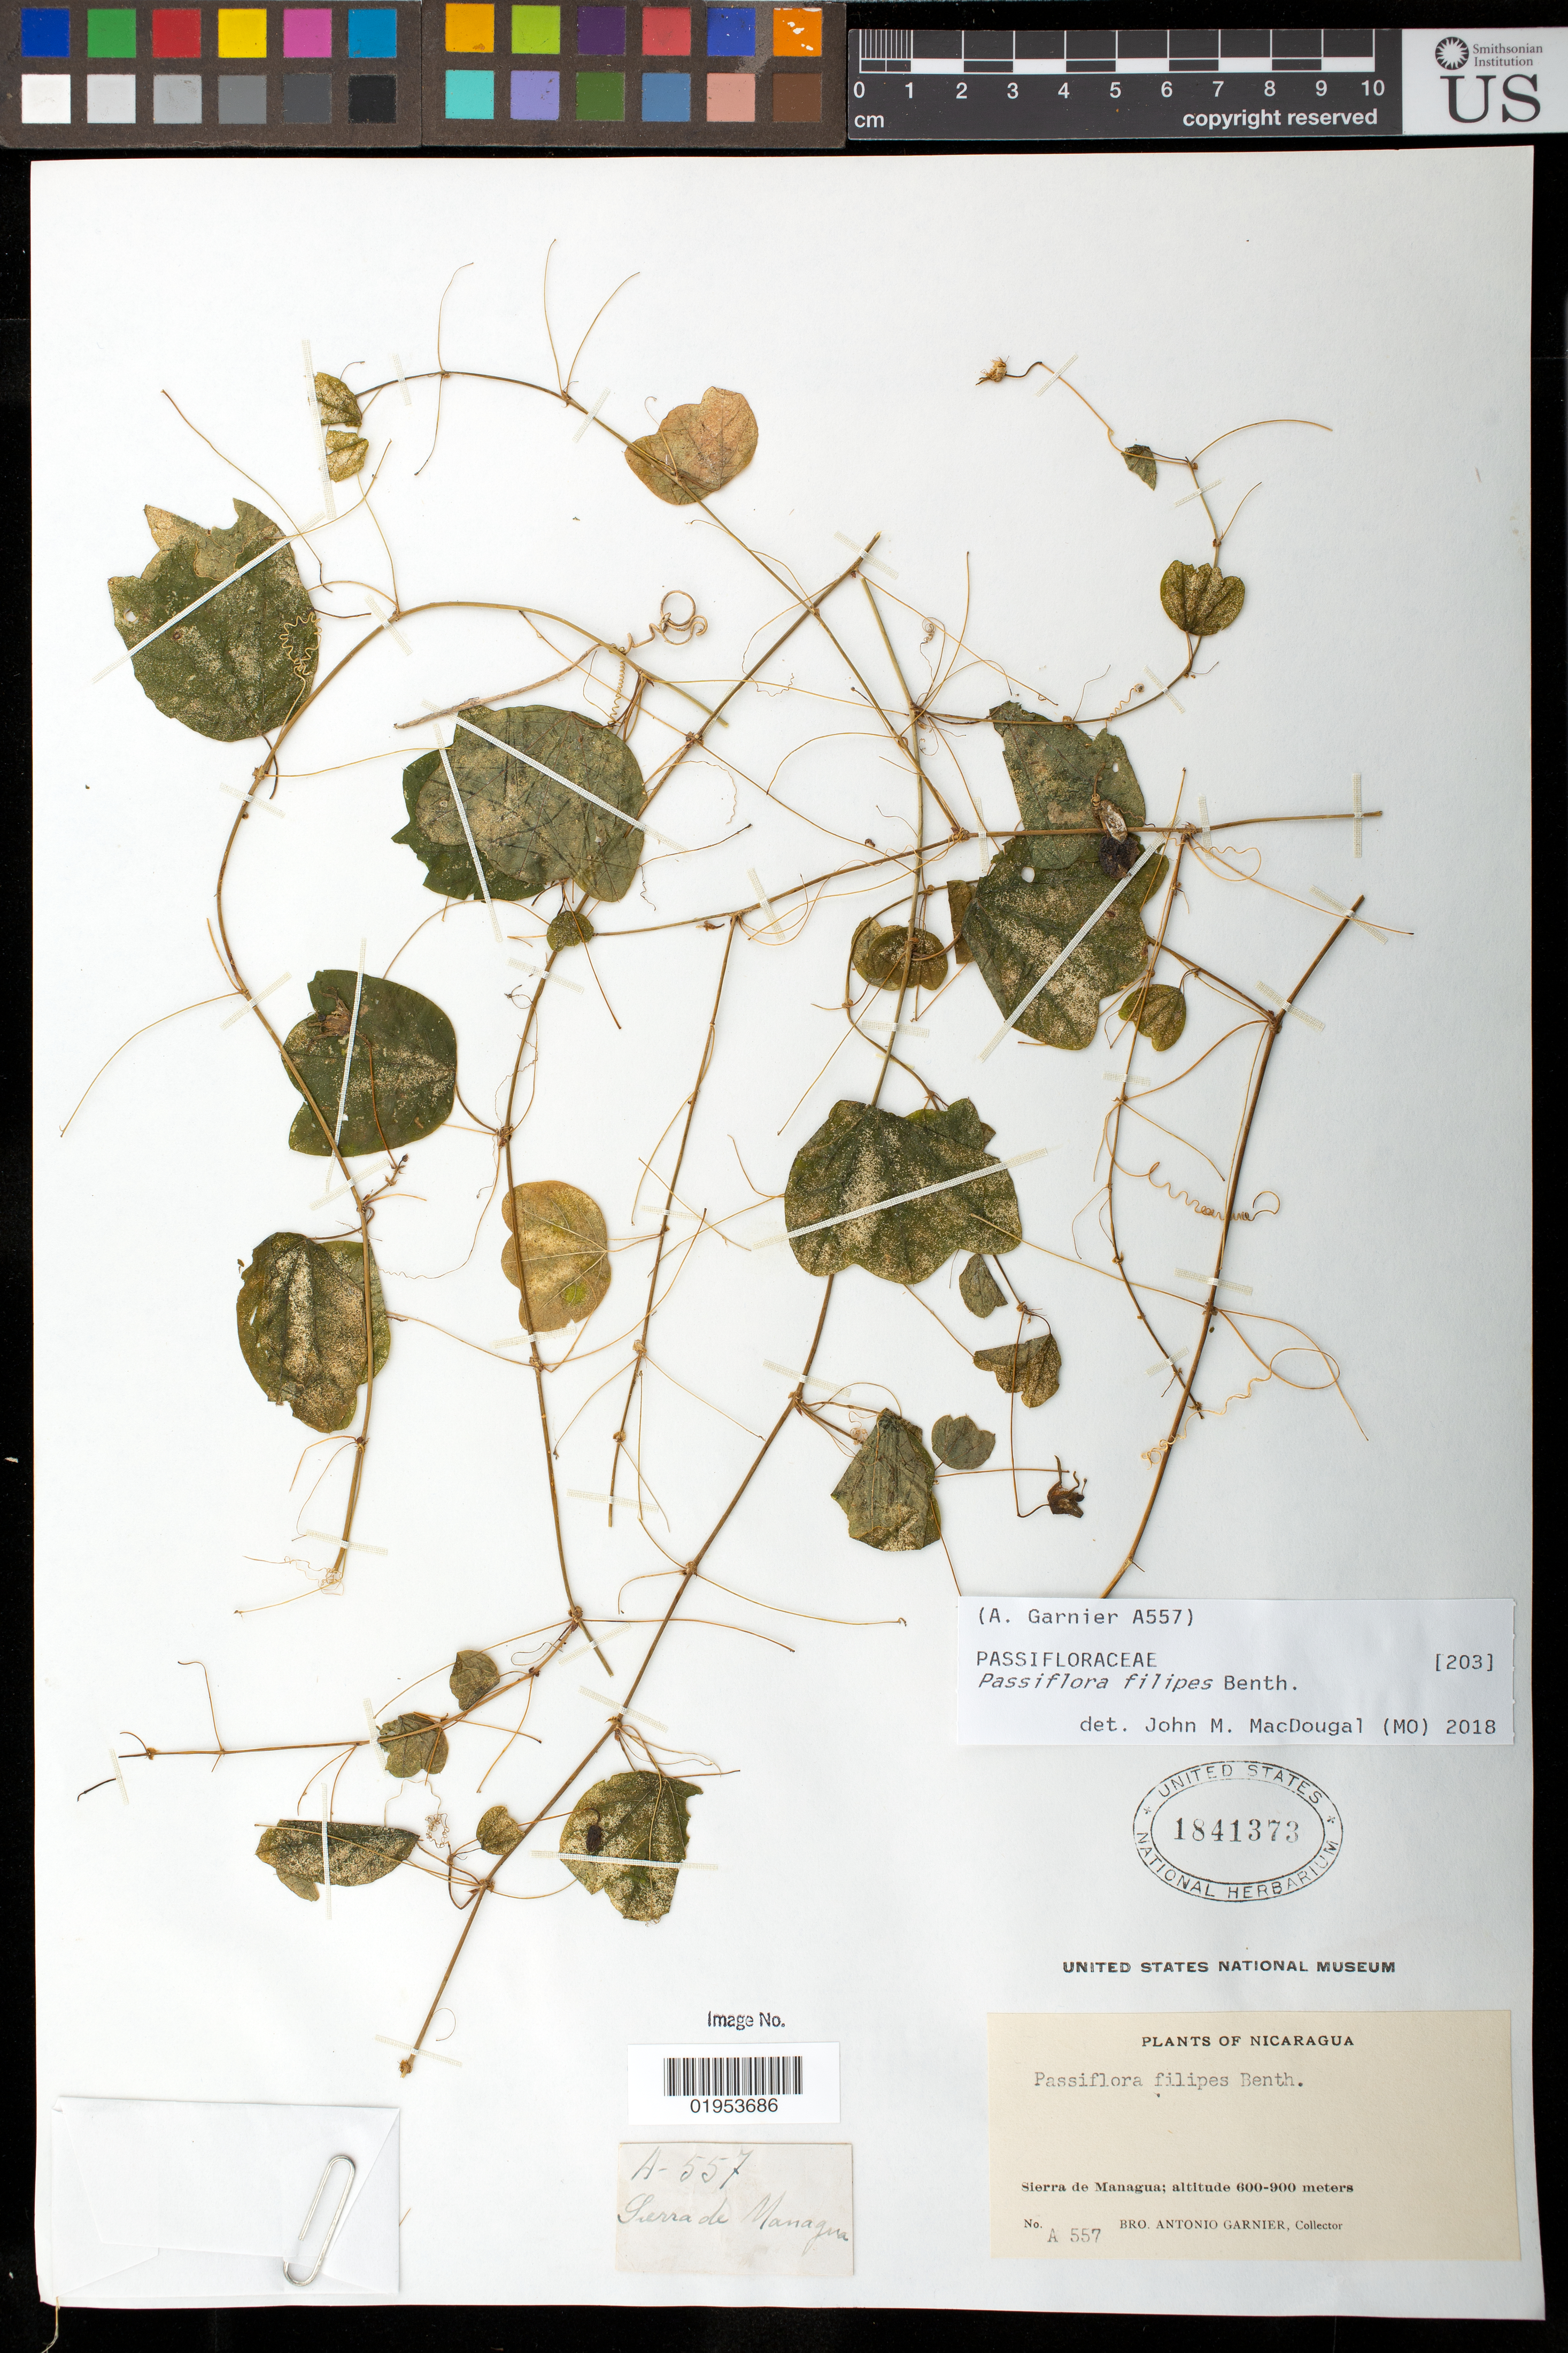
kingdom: Plantae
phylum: Tracheophyta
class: Magnoliopsida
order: Malpighiales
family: Passifloraceae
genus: Passiflora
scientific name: Passiflora filipes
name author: Benth.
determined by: MacDougal, John M.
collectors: Bro. A. Garnier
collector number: A 557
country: Nicaragua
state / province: Managua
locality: Sierra de Managua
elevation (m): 600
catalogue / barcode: US 1841373